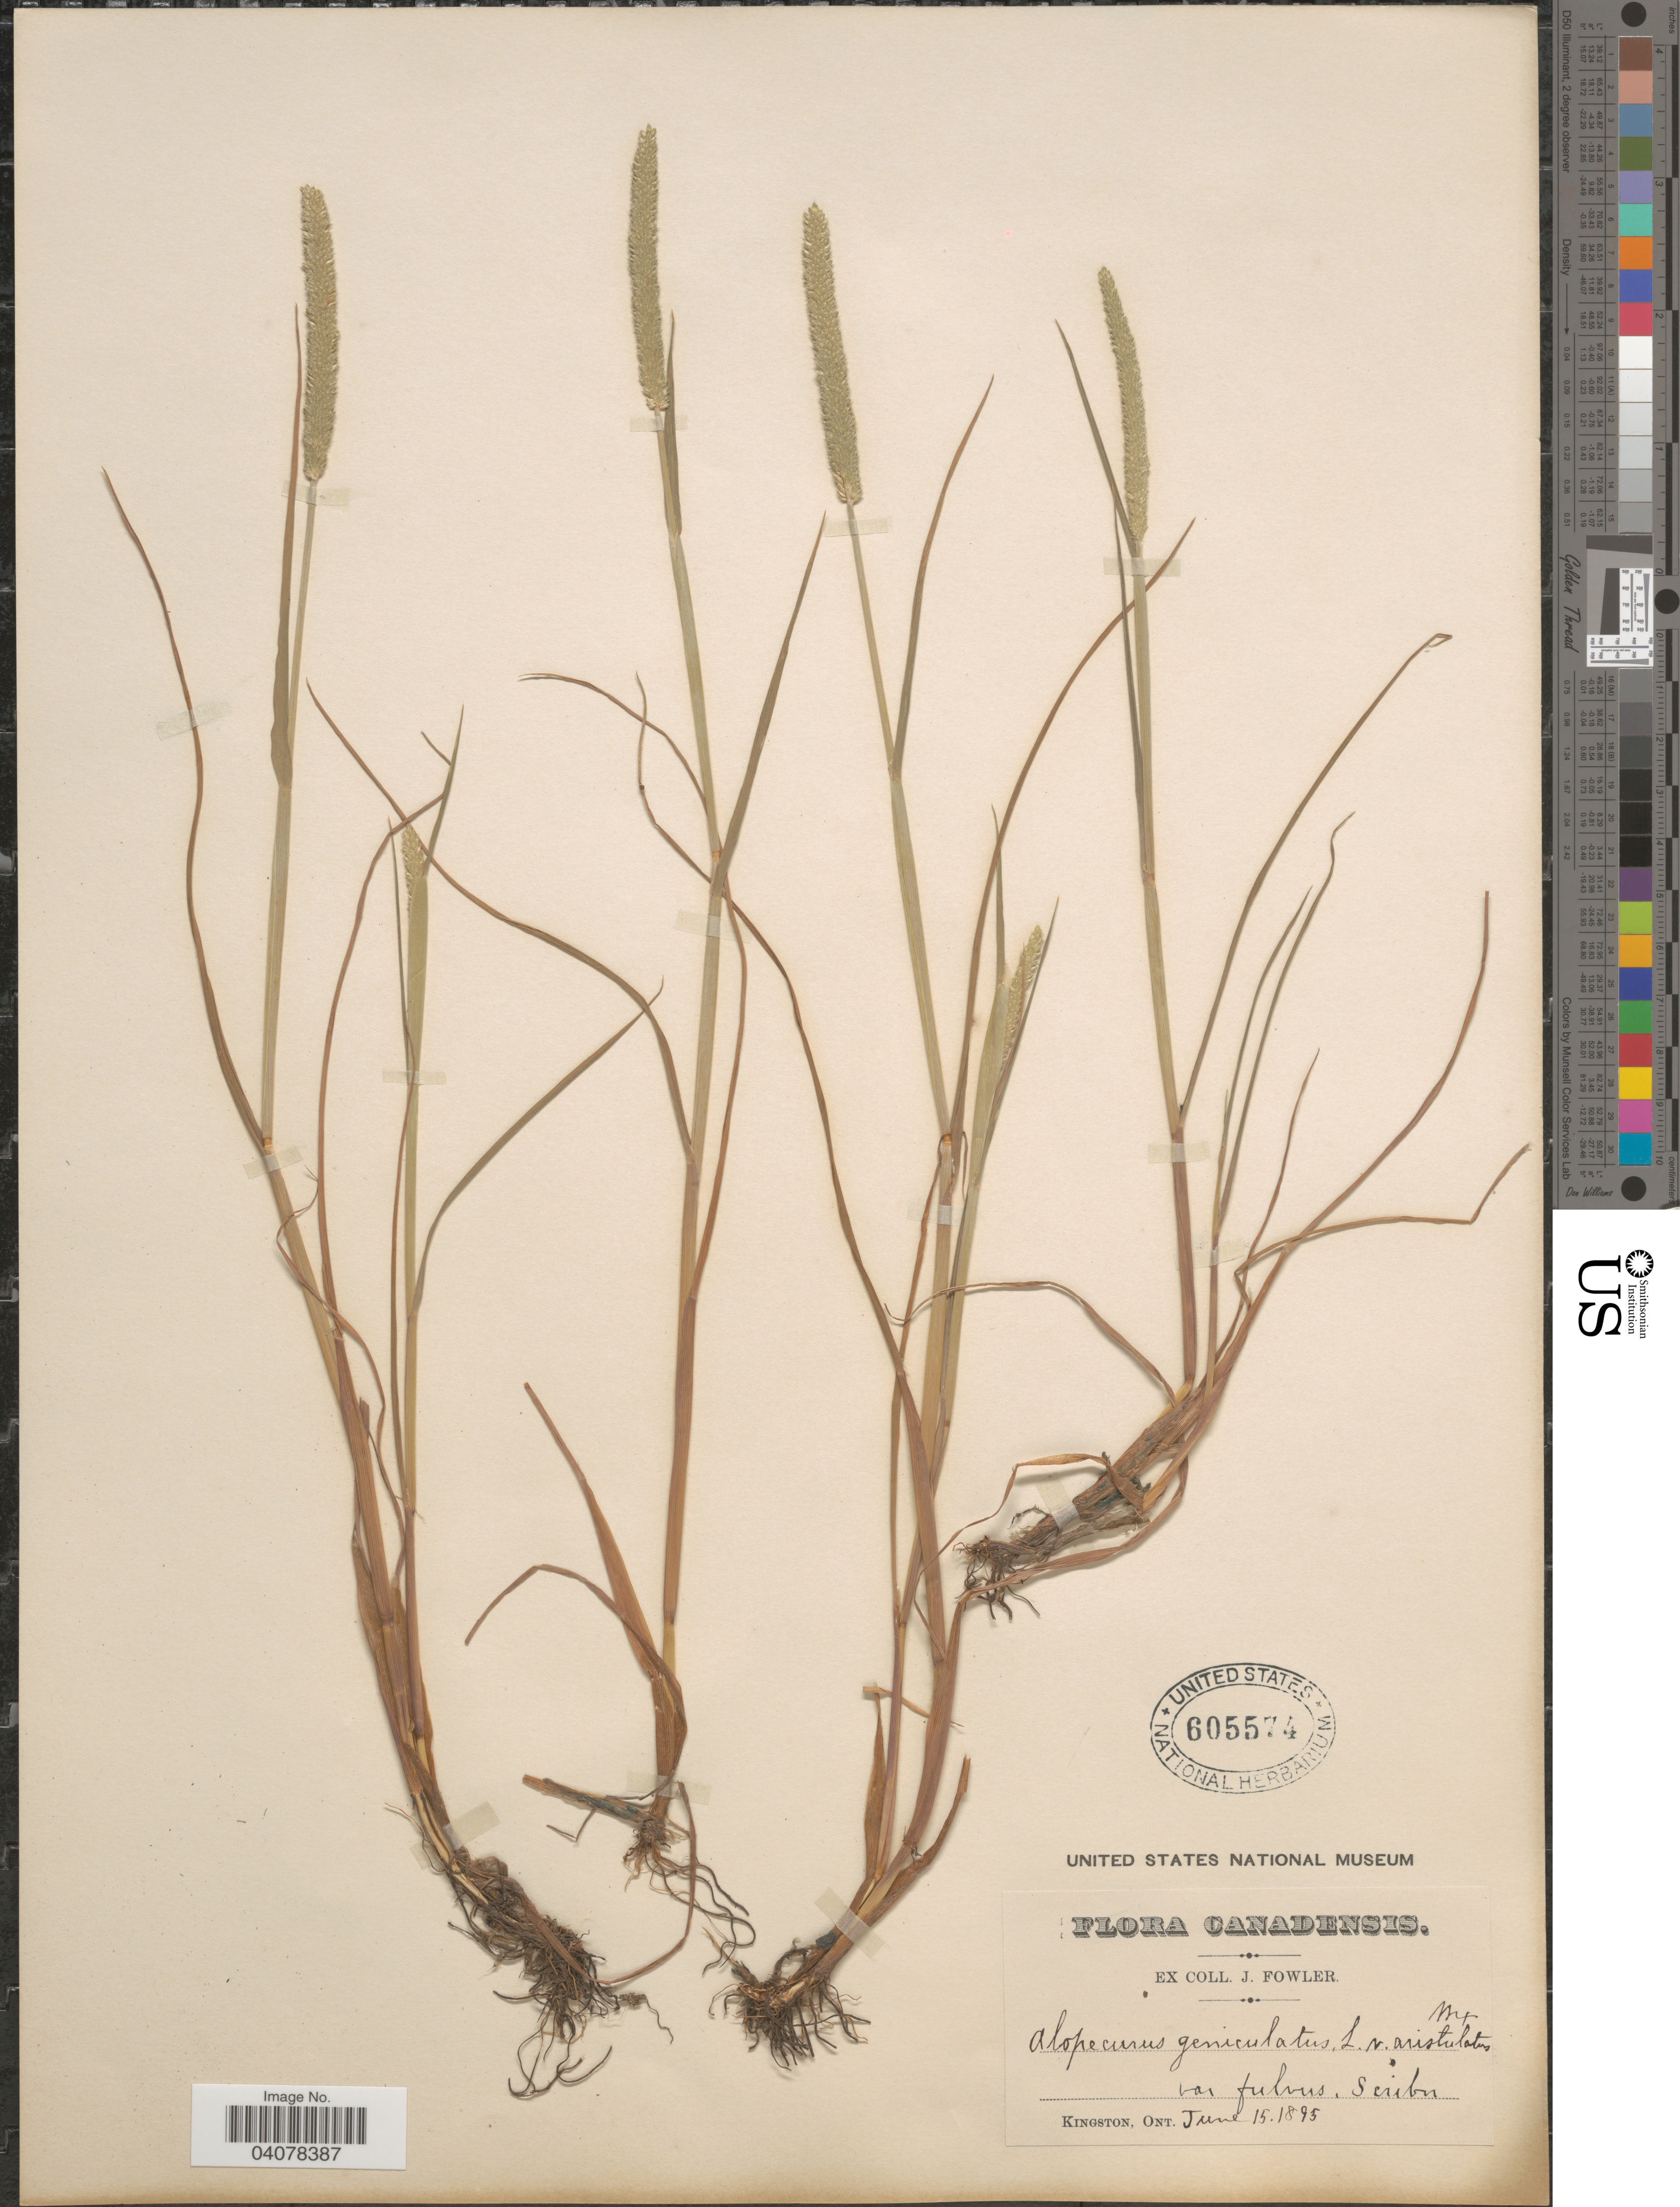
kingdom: Plantae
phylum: Tracheophyta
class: Liliopsida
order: Poales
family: Poaceae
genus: Alopecurus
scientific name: Alopecurus aequalis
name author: Sobol.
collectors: J. Fowler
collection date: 1895-06-15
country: Canada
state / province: Ontario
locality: Kingston.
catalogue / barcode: US 605574